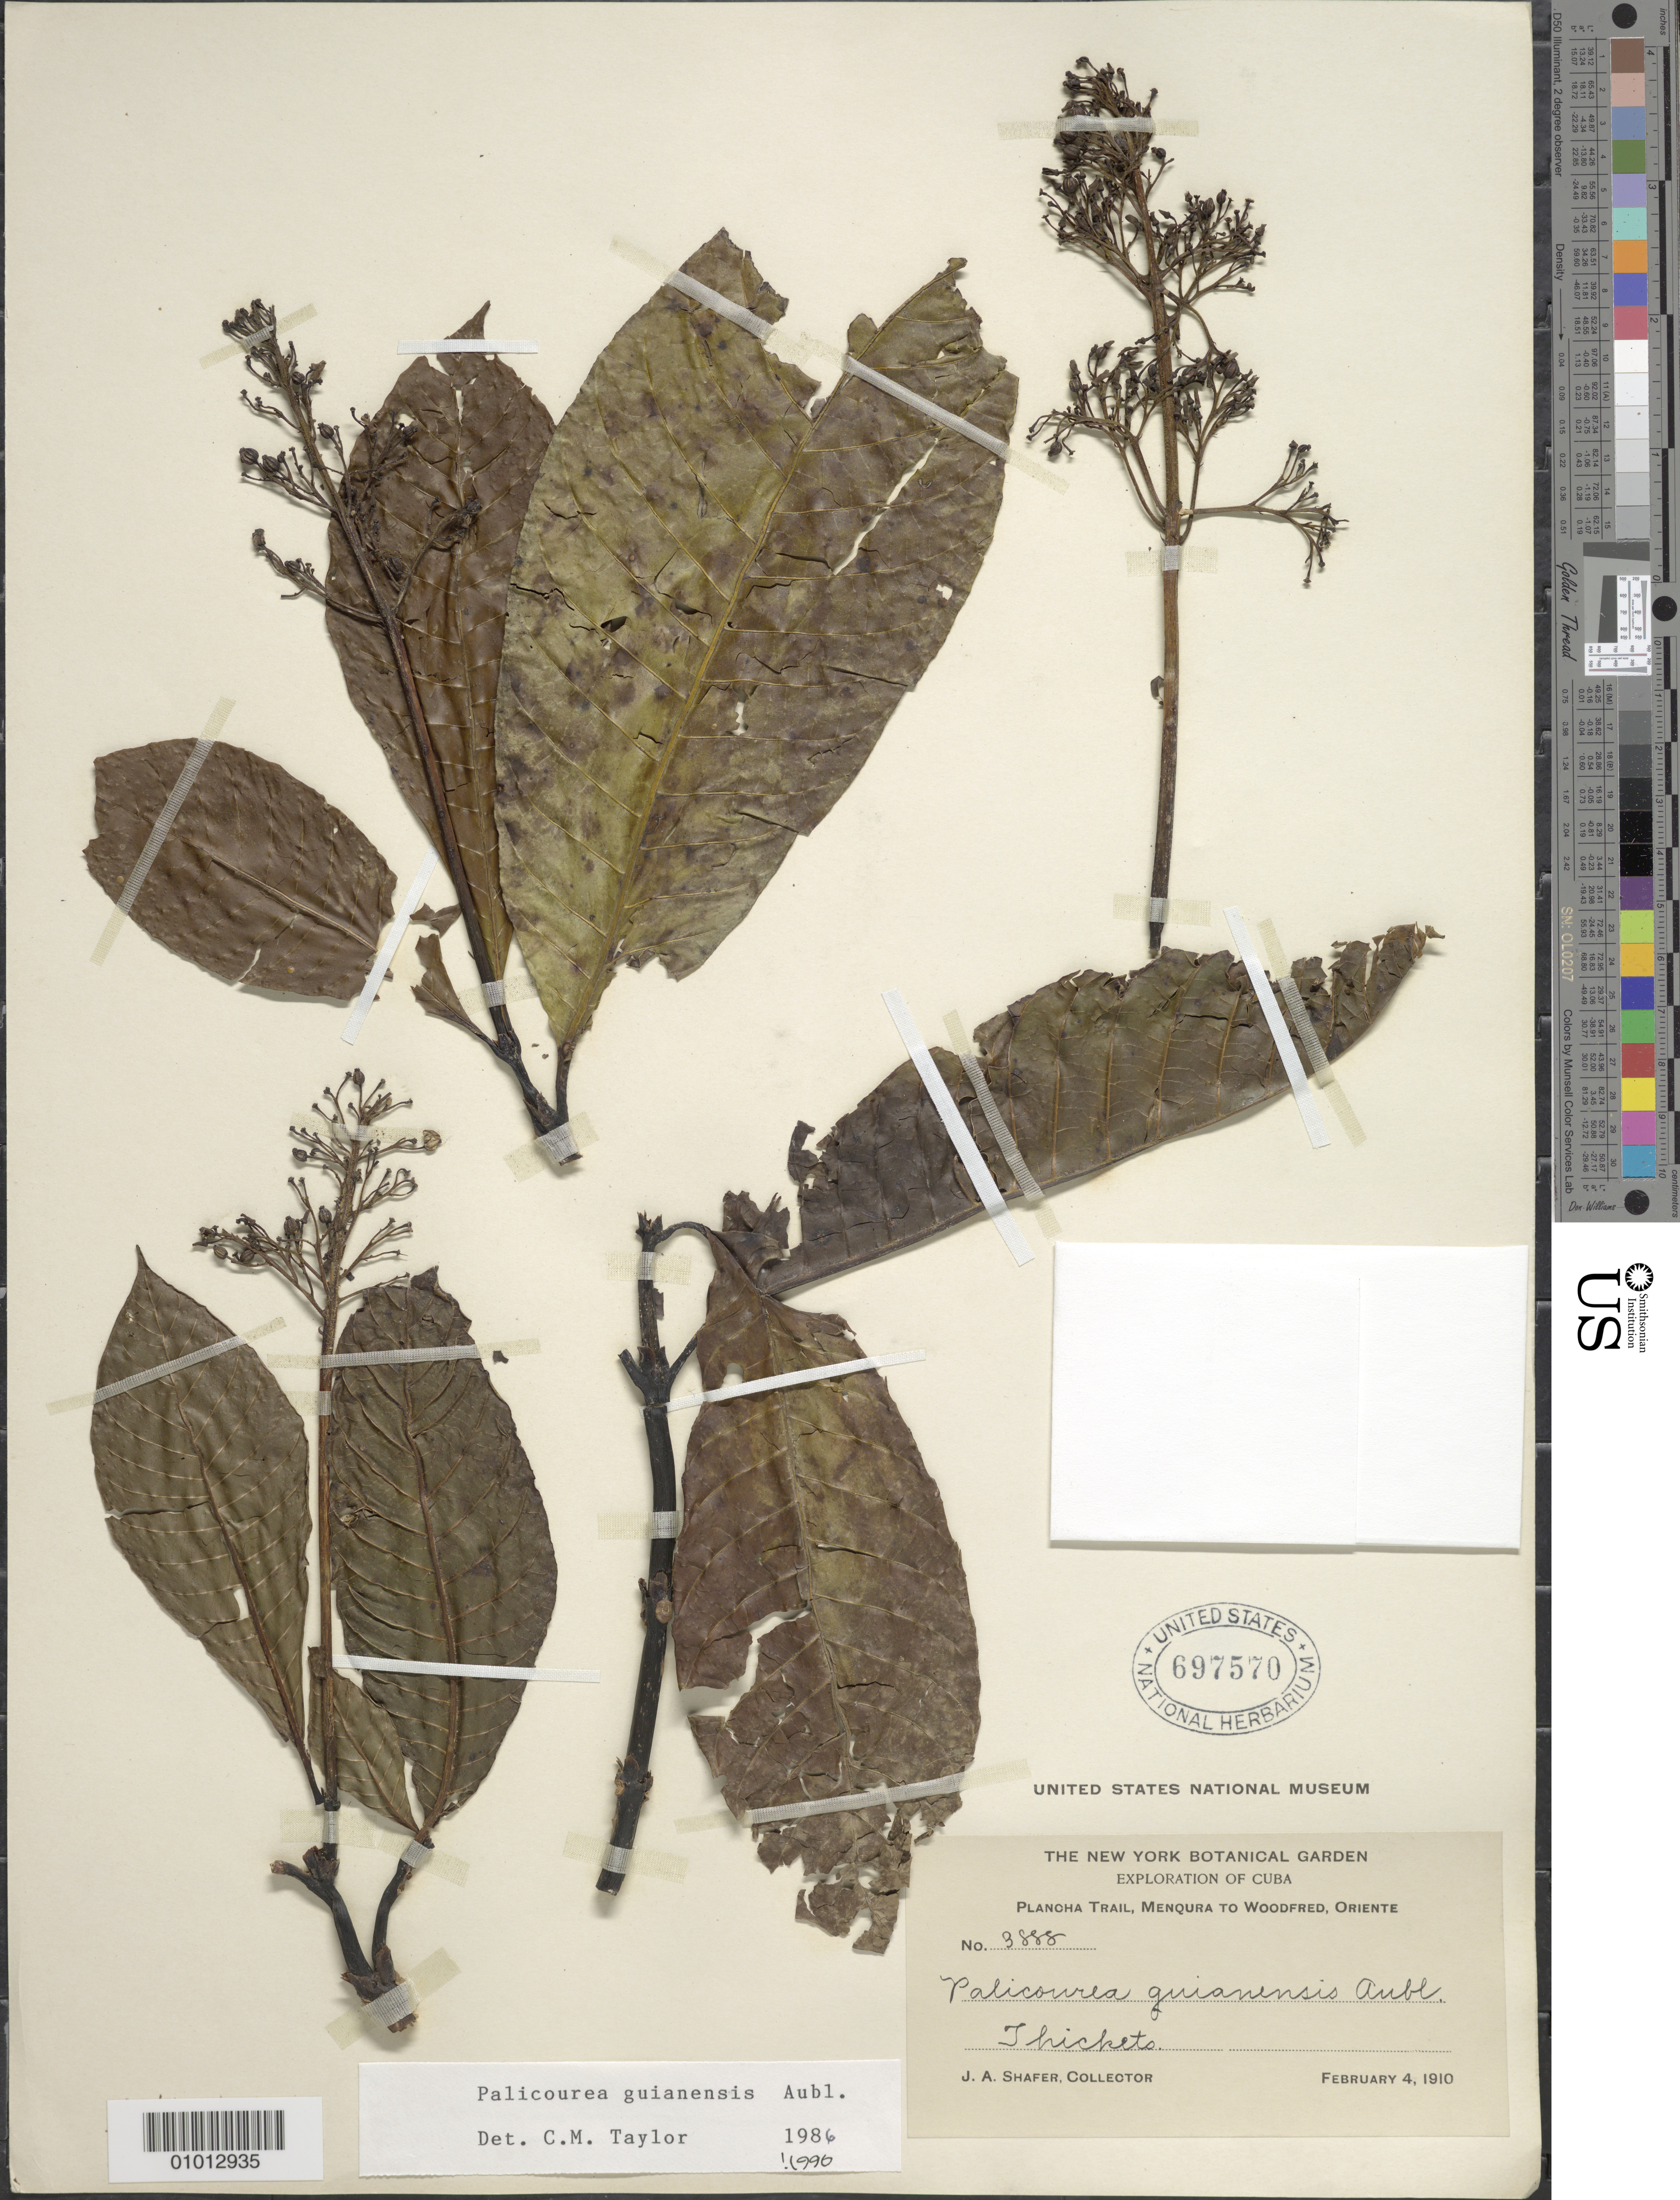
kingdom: Plantae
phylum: Tracheophyta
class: Magnoliopsida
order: Gentianales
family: Rubiaceae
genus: Palicourea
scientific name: Palicourea guianensis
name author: Aubl.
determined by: Taylor, Charlotte M.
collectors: J. A. Shafer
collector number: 3888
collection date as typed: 04 Feb 1910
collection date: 1910-02-04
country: Cuba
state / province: Oriente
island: Cuba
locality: Plancha Trail, Menqura to Woodfred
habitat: Thickets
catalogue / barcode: US 697570